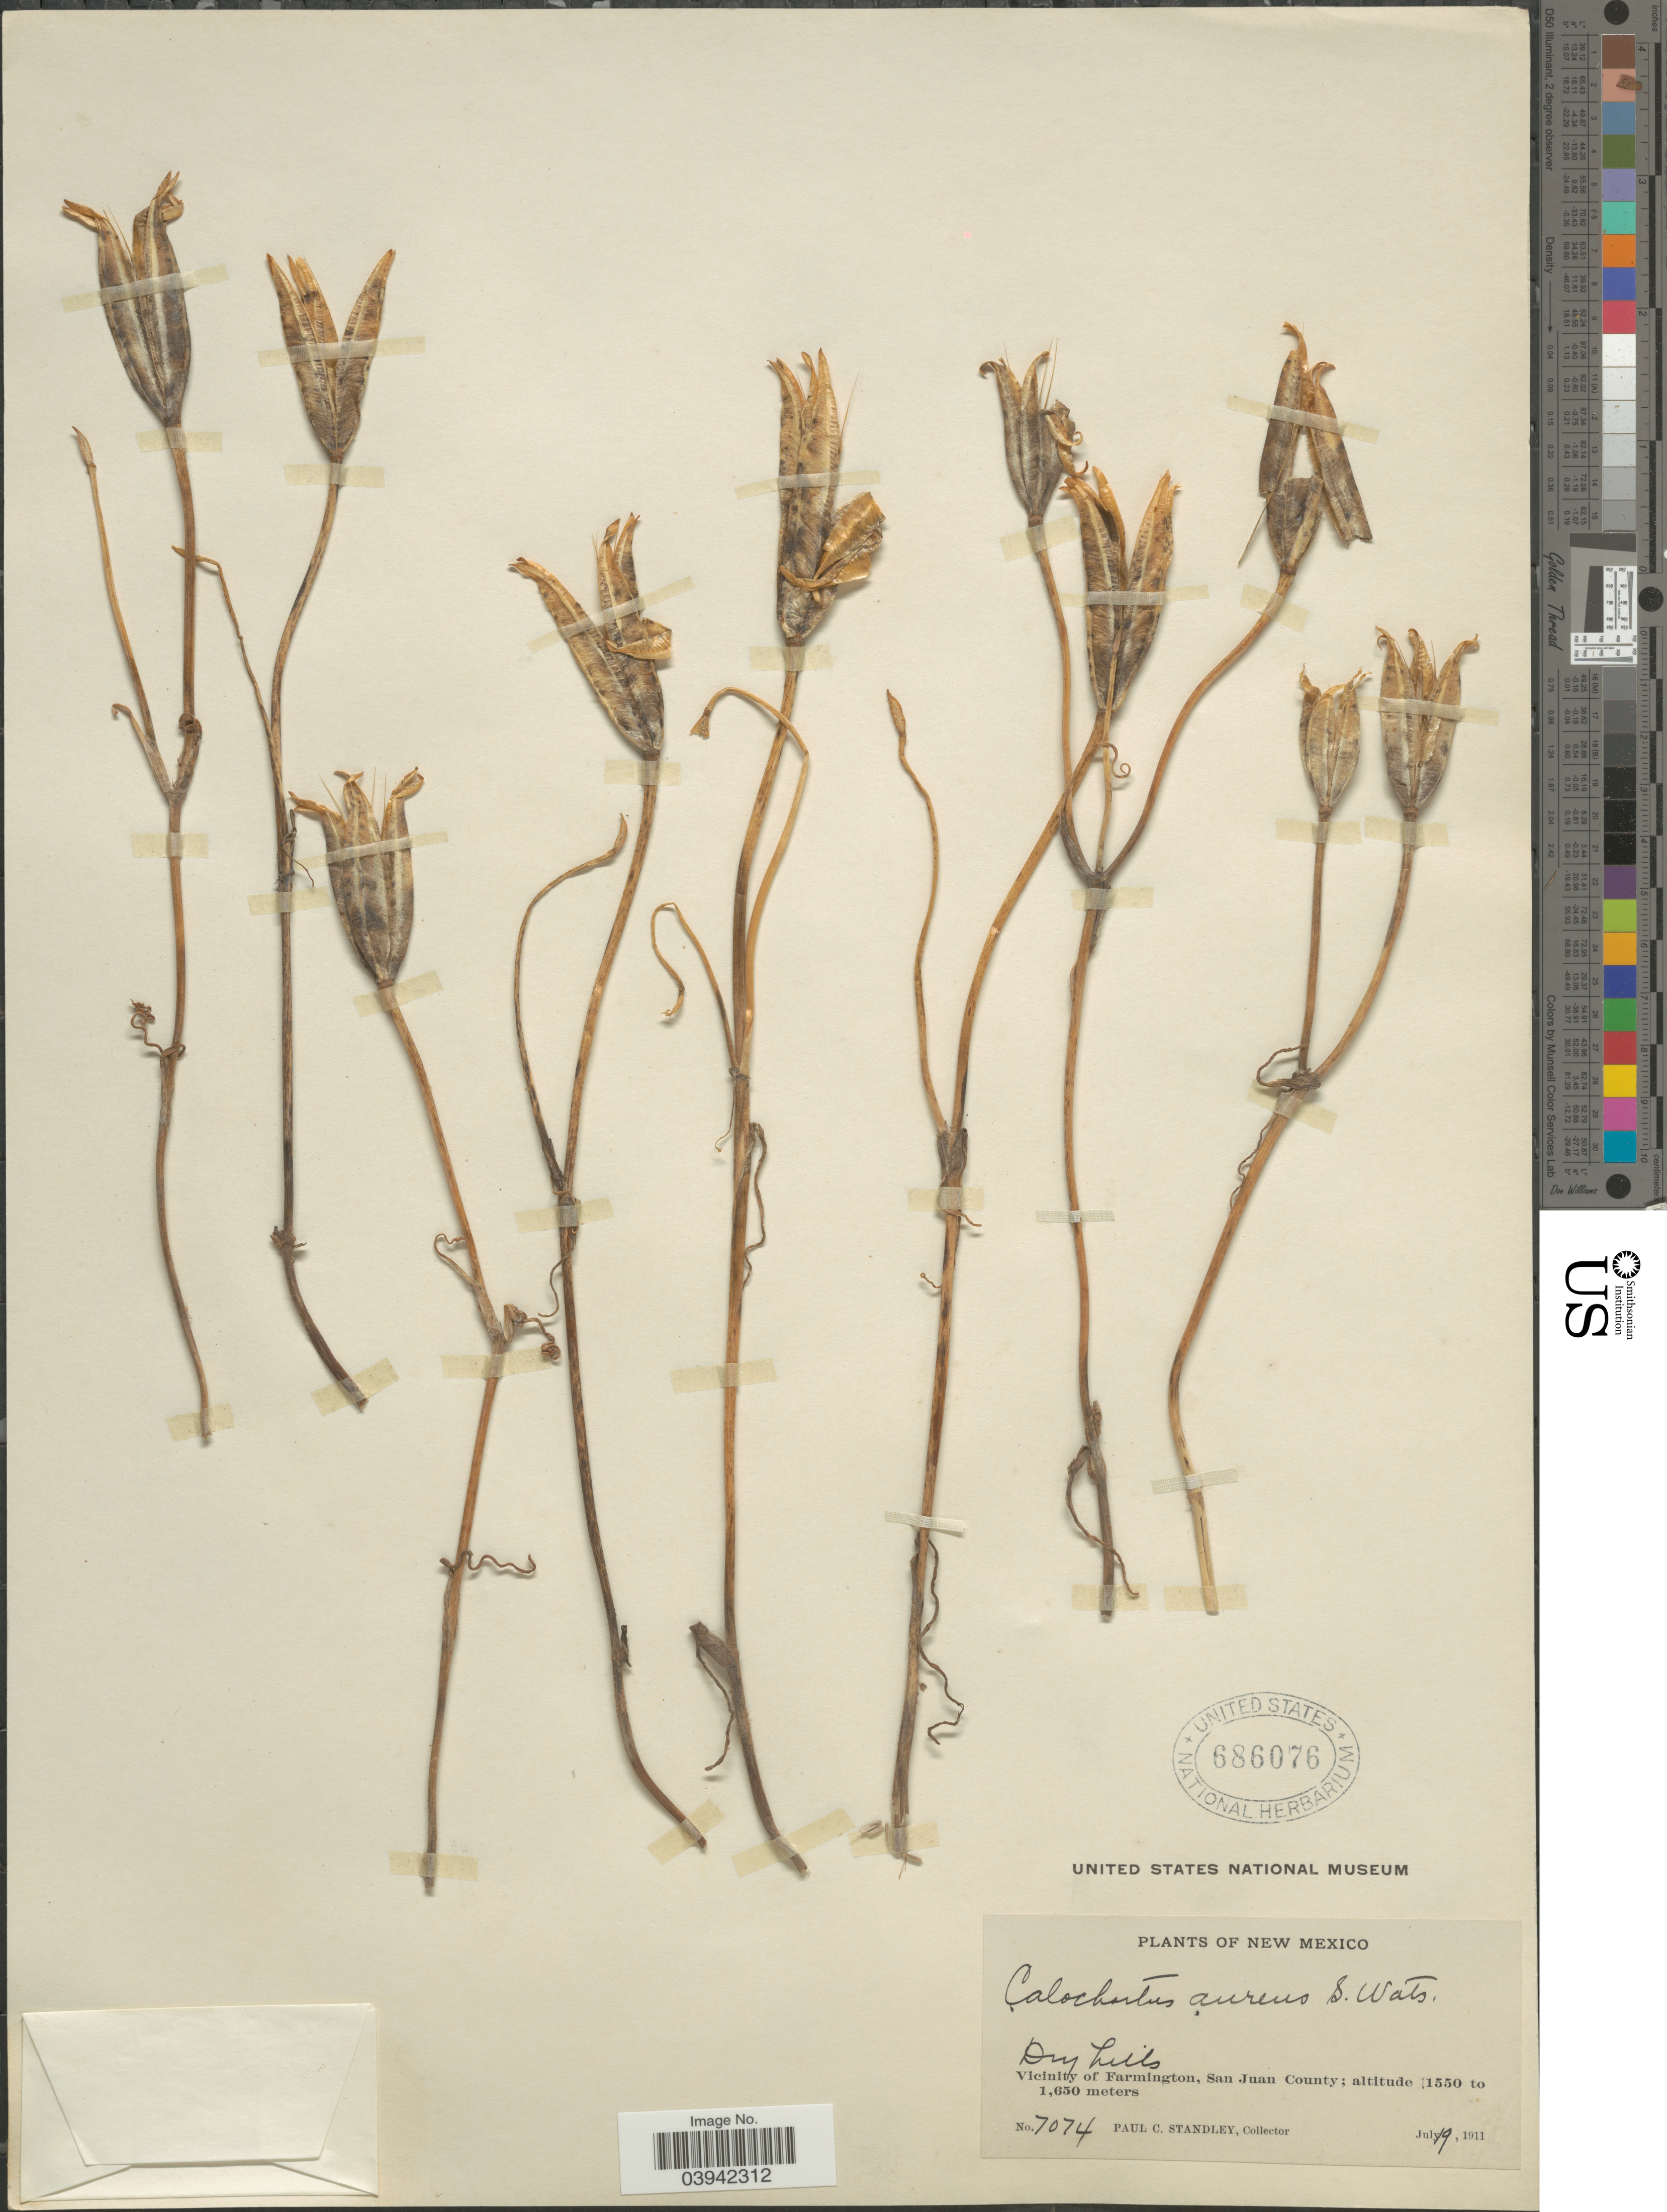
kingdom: Plantae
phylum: Tracheophyta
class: Liliopsida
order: Liliales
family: Liliaceae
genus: Calochortus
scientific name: Calochortus aureus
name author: S. Watson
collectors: P. C. Standley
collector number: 7074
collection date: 1911-07-19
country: United States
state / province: New Mexico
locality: Vicinity of Farmington, San Juan County.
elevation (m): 1550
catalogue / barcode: US 686076